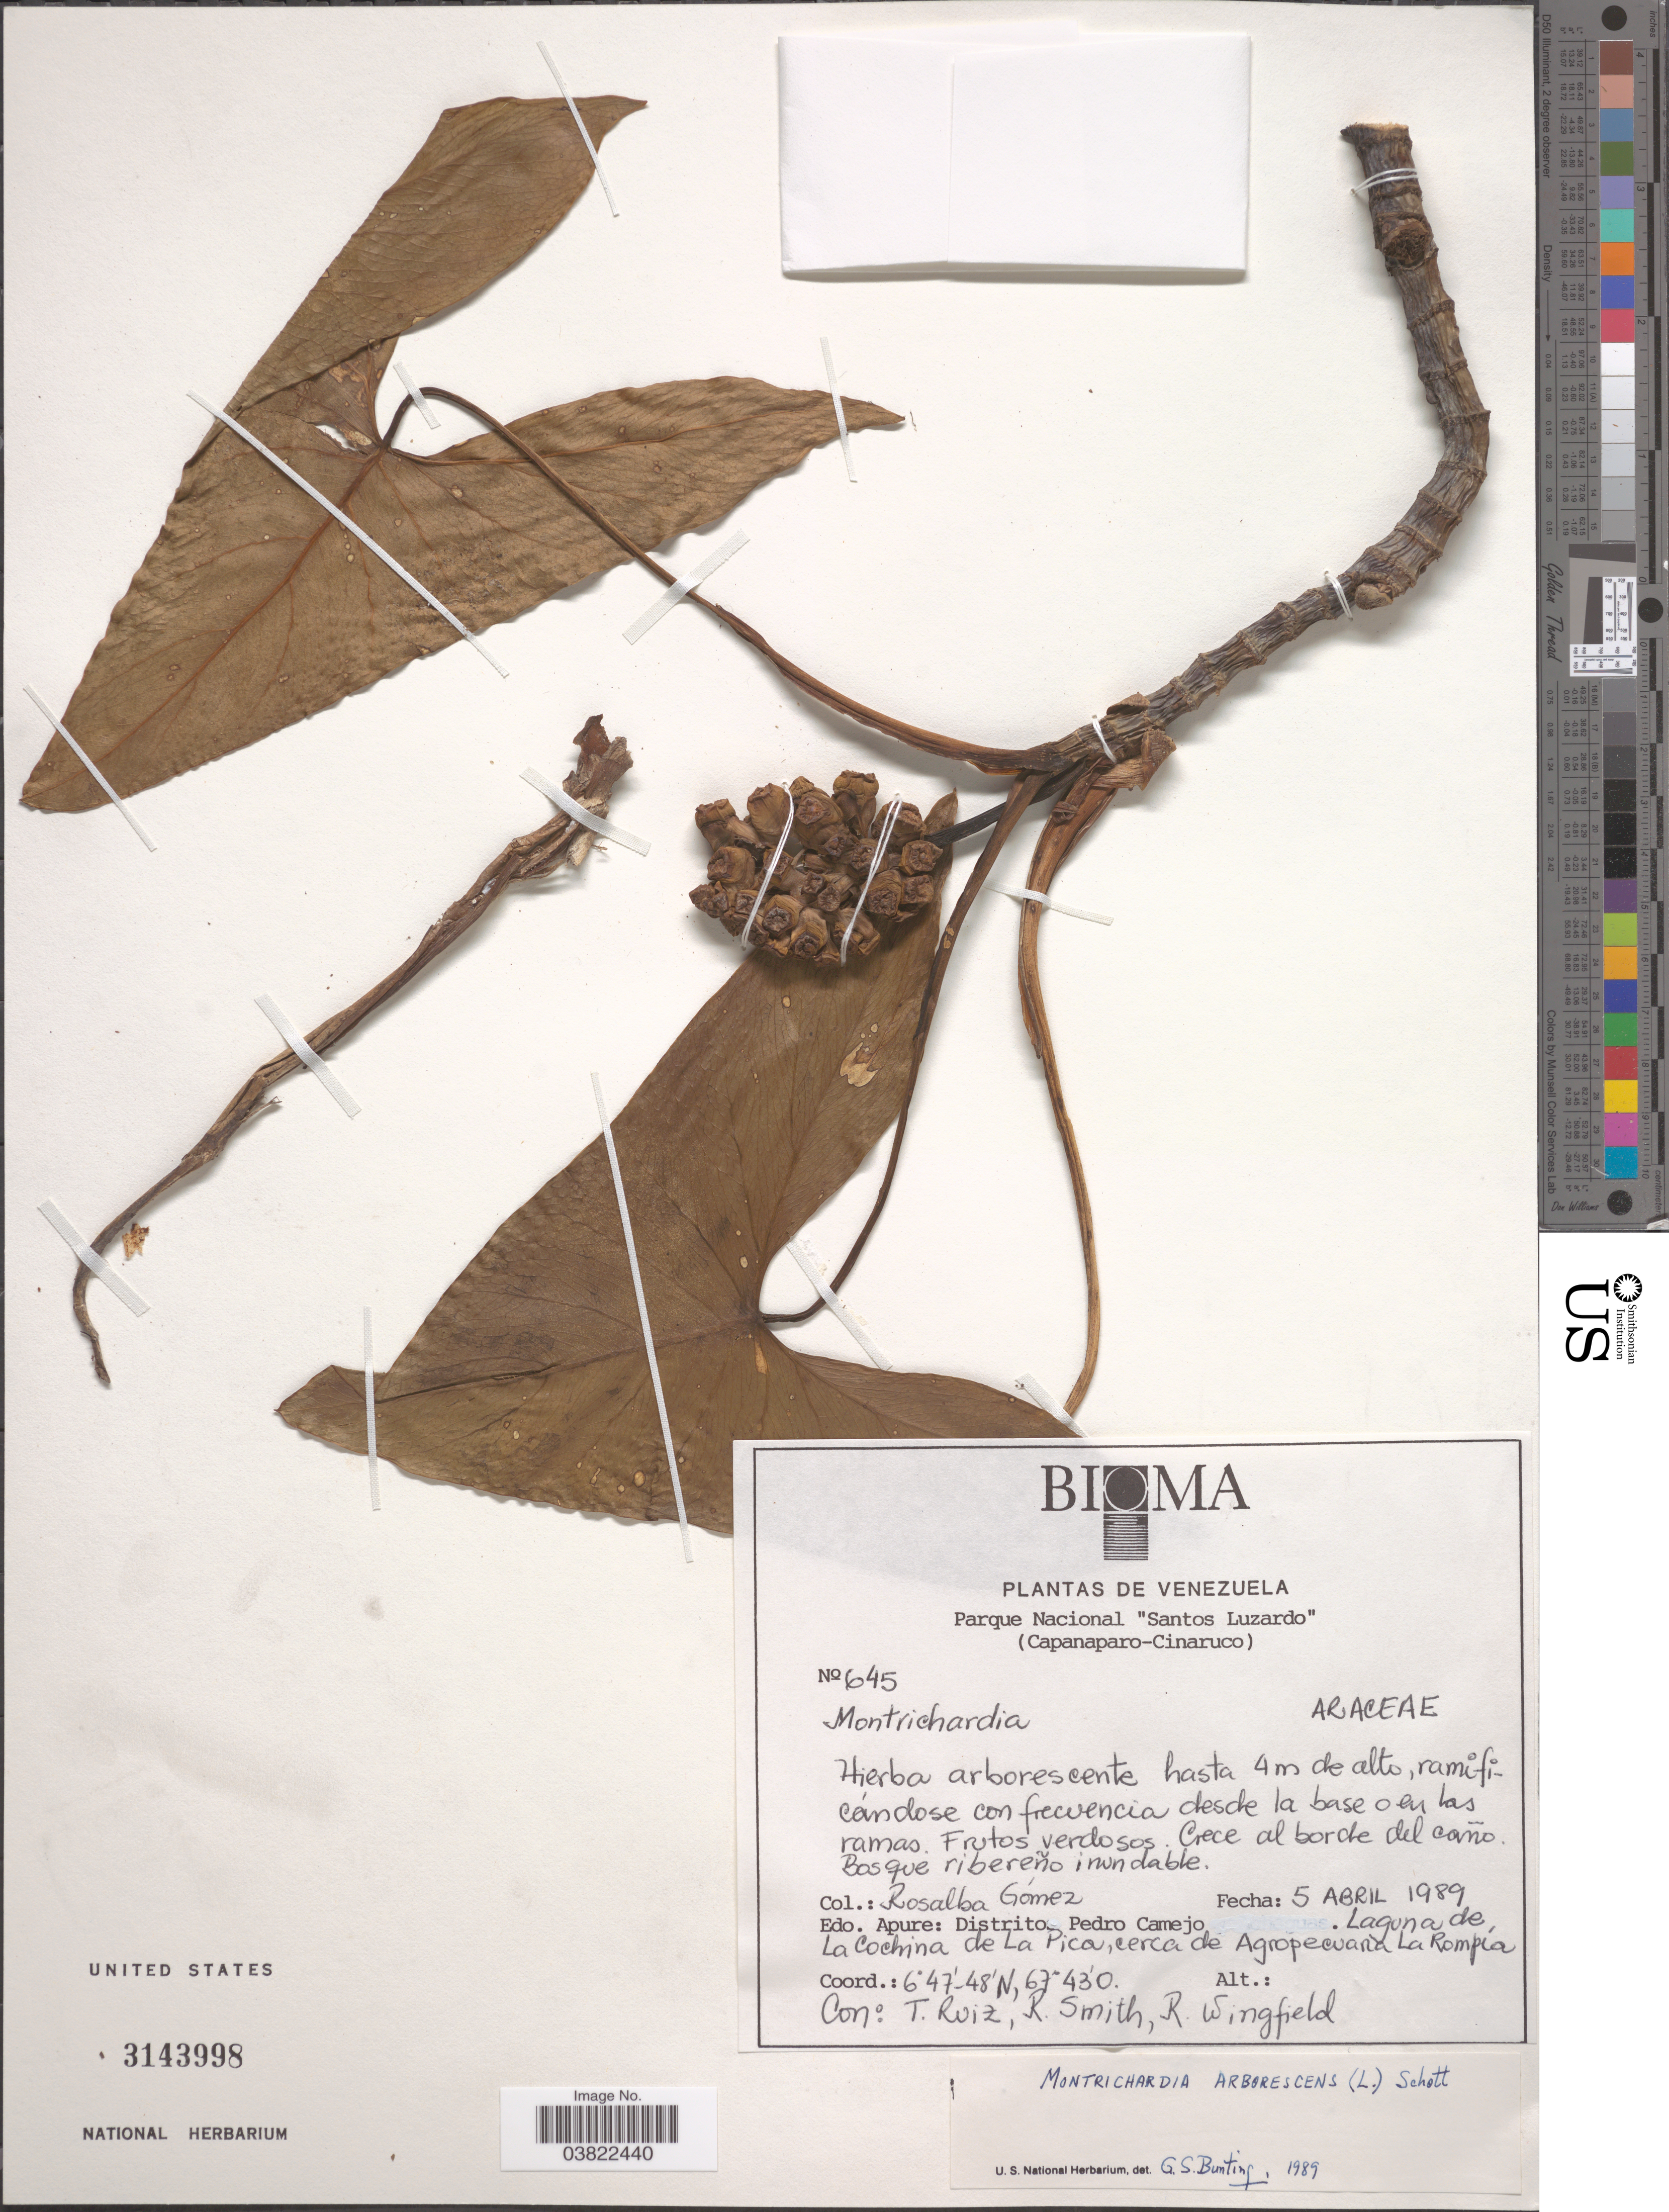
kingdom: Plantae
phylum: Tracheophyta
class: Liliopsida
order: Alismatales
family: Araceae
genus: Montrichardia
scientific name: Montrichardia arborea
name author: (Kunth) Schott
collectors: R. Gómez, T. Ruíz, R. Smith & R. Wingfield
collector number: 645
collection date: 1989-04-05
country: Venezuela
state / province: Apure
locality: Parque Nacional "Santos Luzardo" (Capanaparo-Cinaruco). Crece al borde del caño. Distrito Pedro Camejo. Laguna de, La Cochina de La Pica, cerca de Agropecuaria La Rompía.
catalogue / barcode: US 3143998